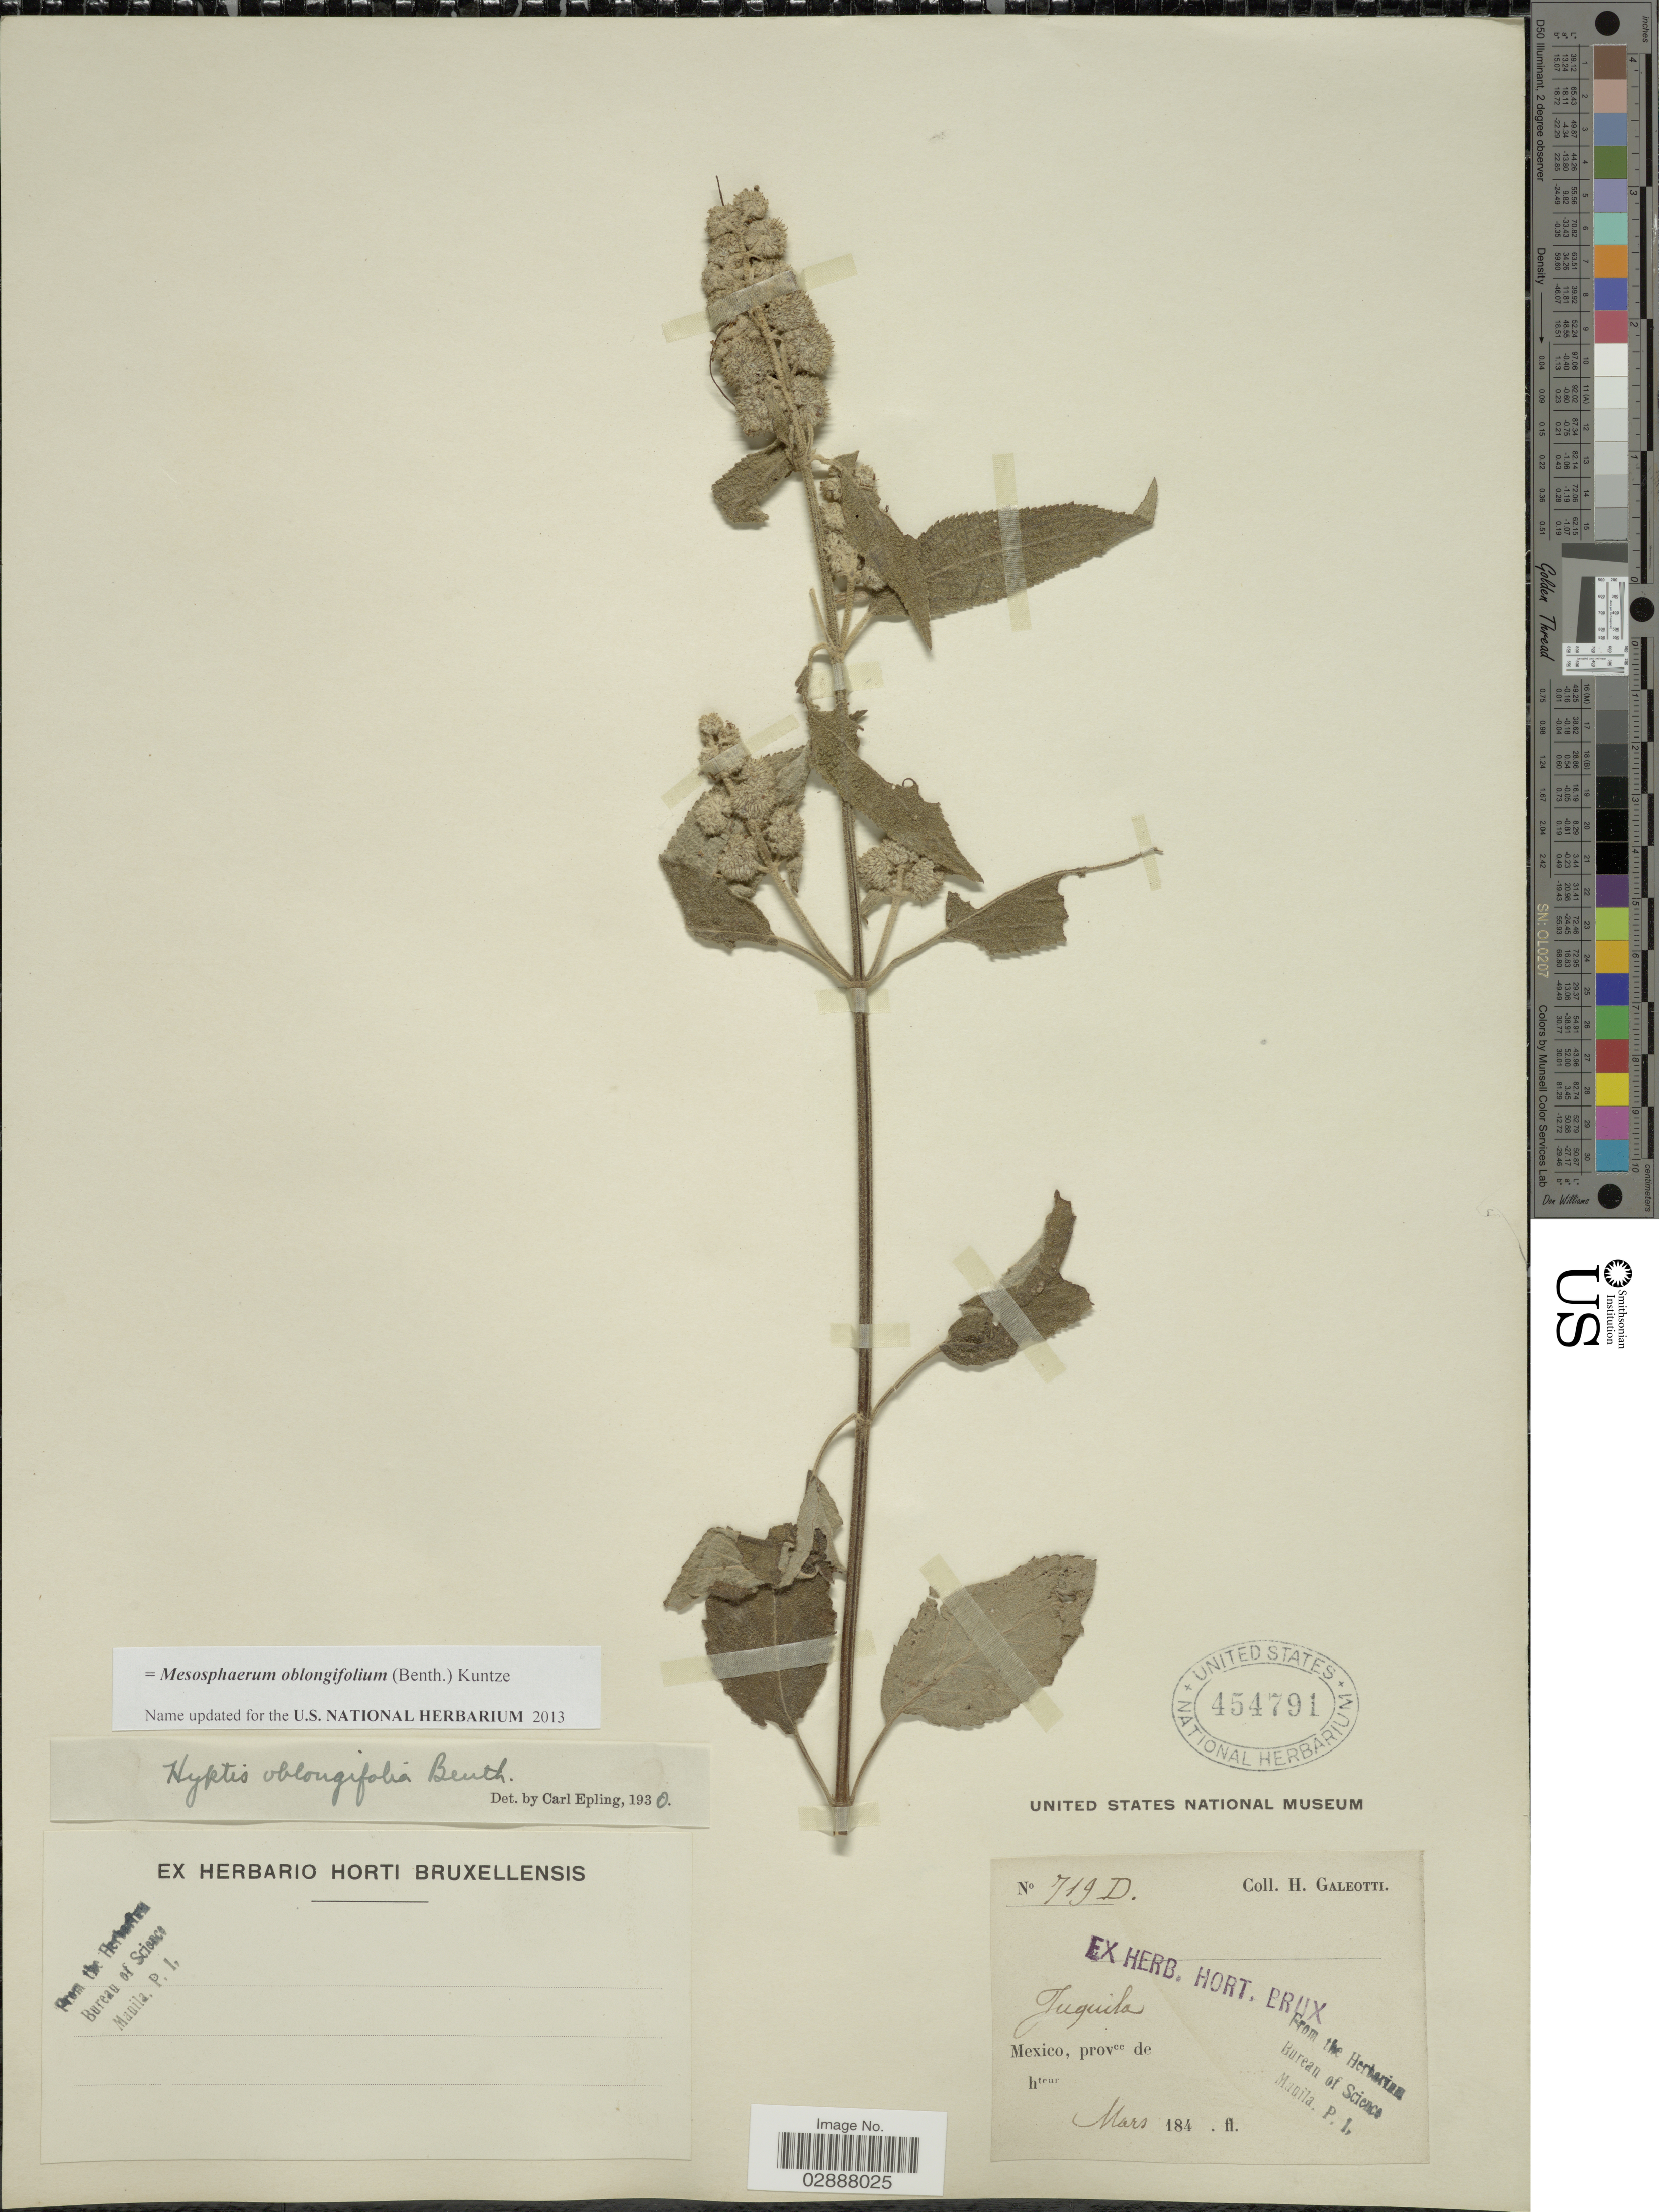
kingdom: Plantae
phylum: Tracheophyta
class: Magnoliopsida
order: Lamiales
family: Lamiaceae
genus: Mesosphaerum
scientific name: Mesosphaerum oblongifolium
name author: (Benth.) Kuntze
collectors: H. G. Galeotti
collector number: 719D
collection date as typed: Mars 184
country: Mexico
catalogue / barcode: US 454791